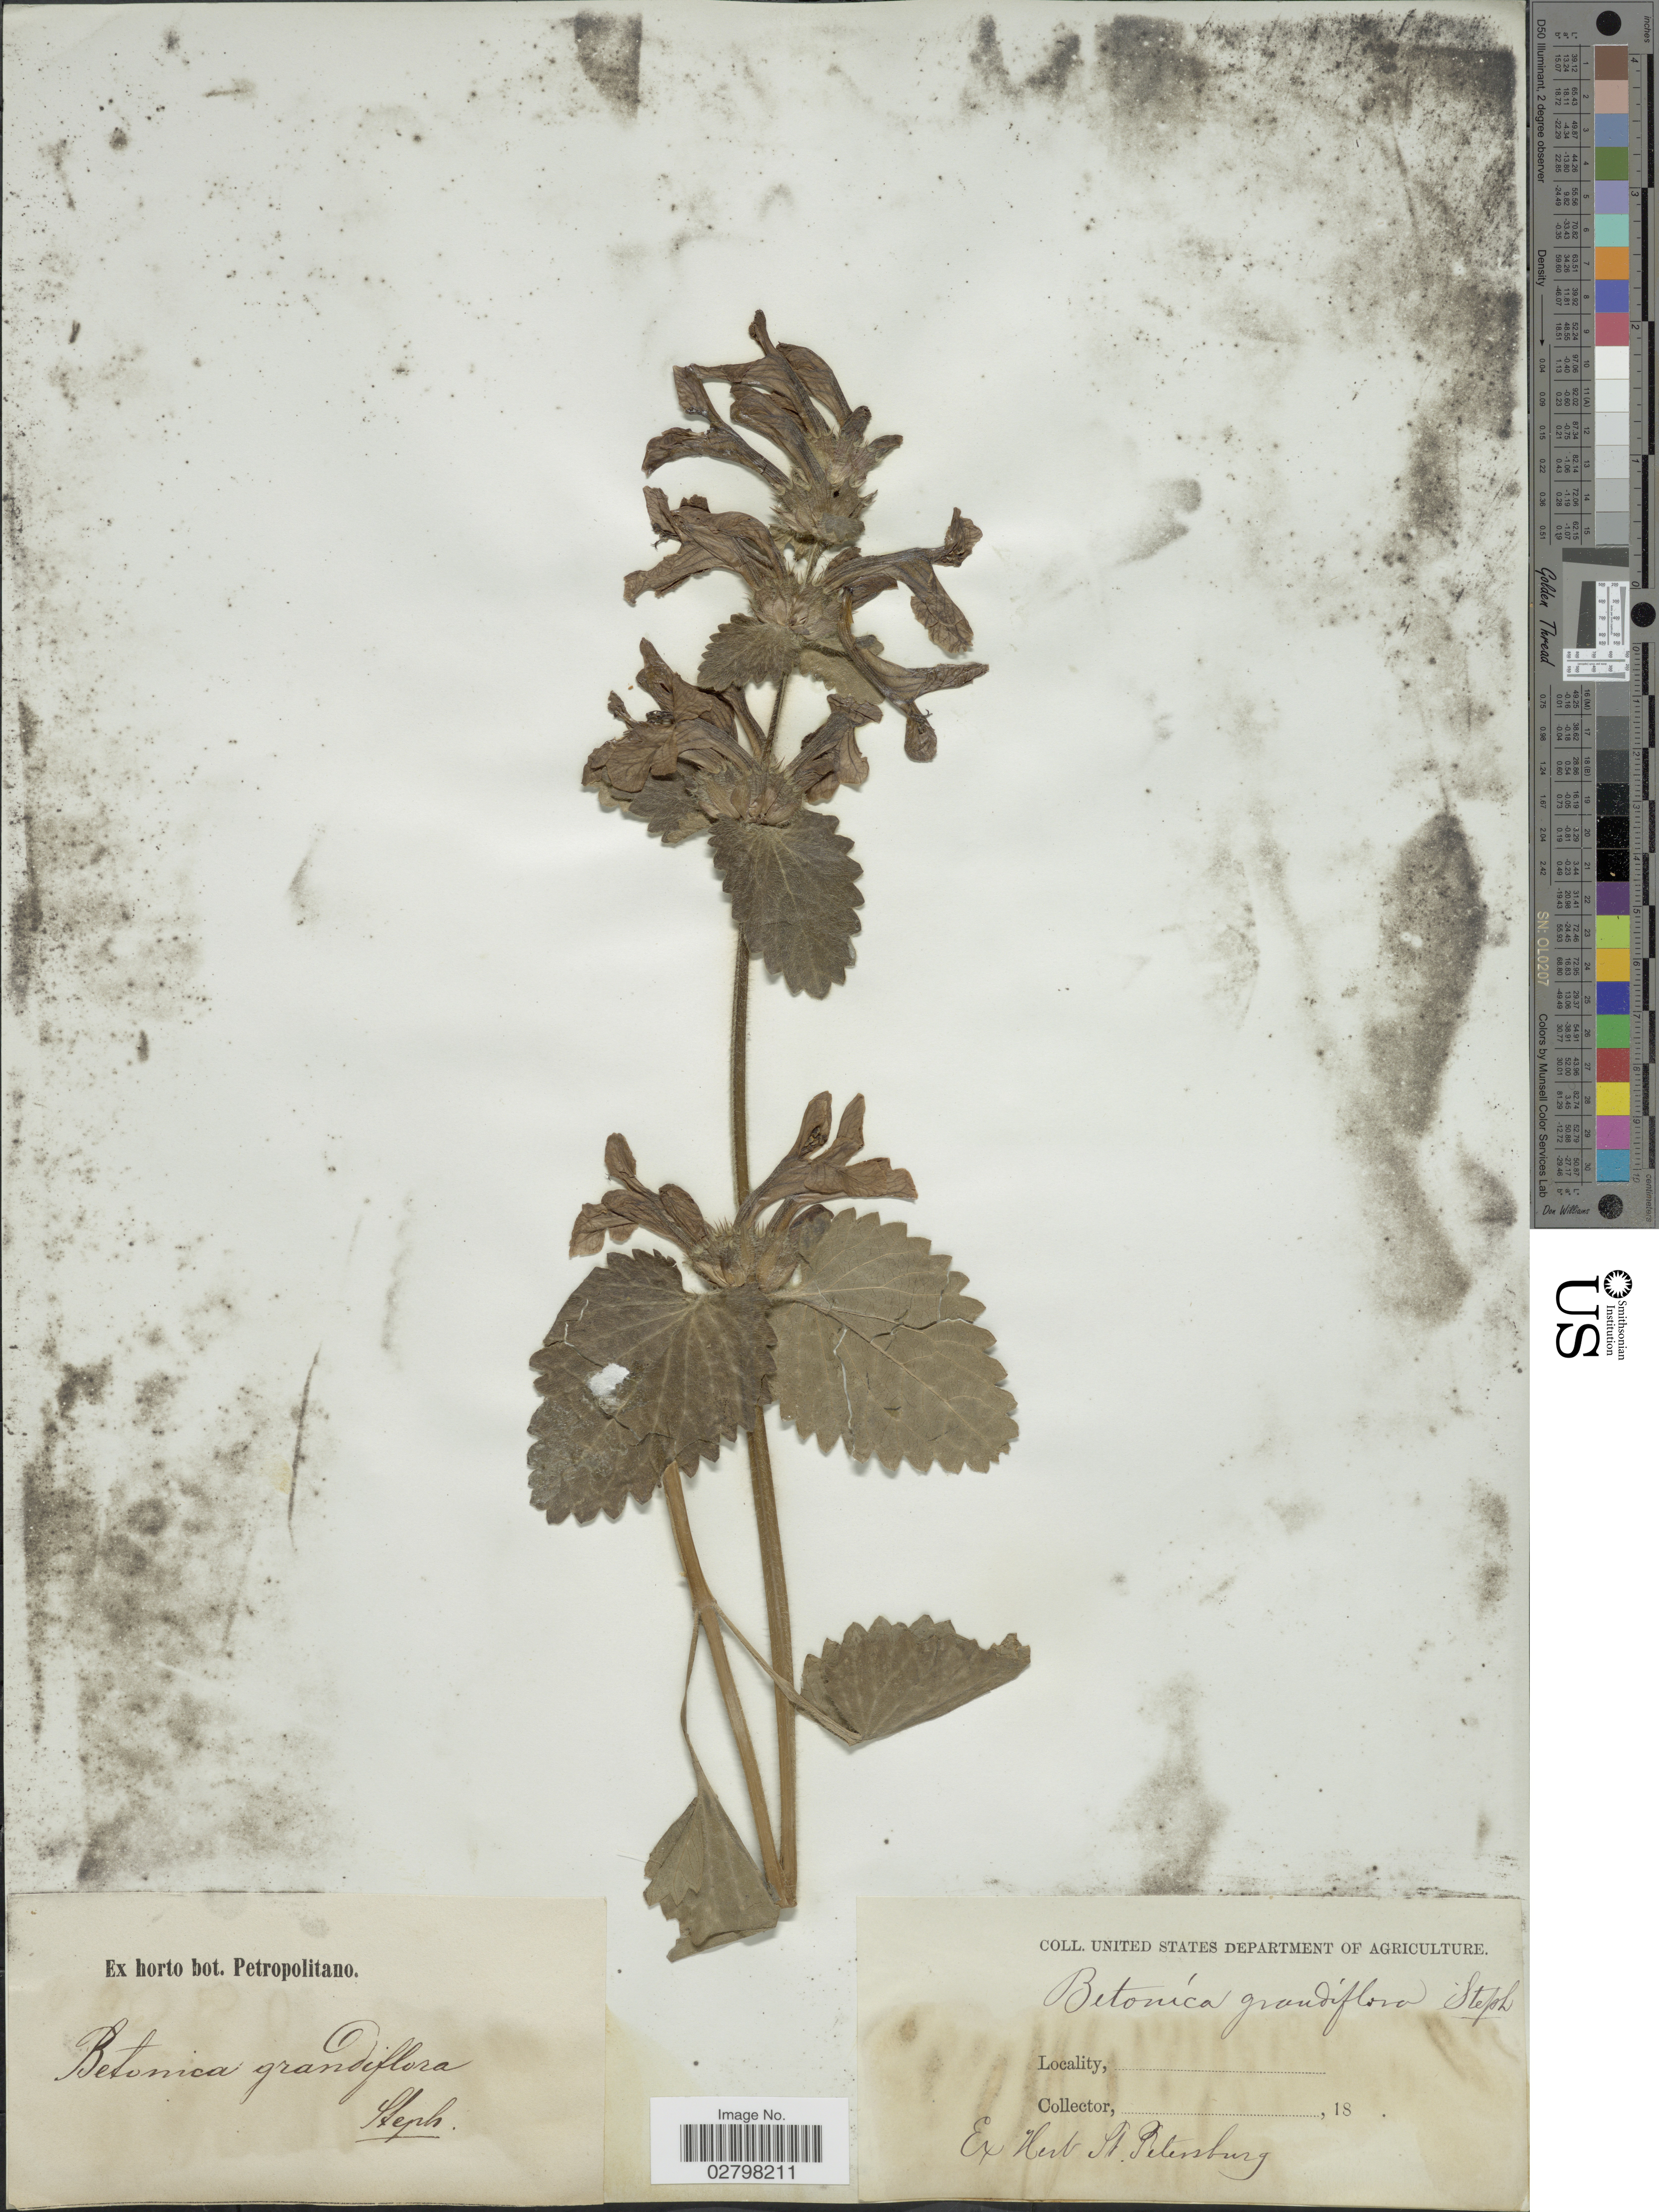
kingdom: Plantae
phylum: Tracheophyta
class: Magnoliopsida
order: Lamiales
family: Lamiaceae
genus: Betonica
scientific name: Betonica grandiflora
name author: Stephan ex Willd.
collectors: ex Horto Bot. Petropolitano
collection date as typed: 18